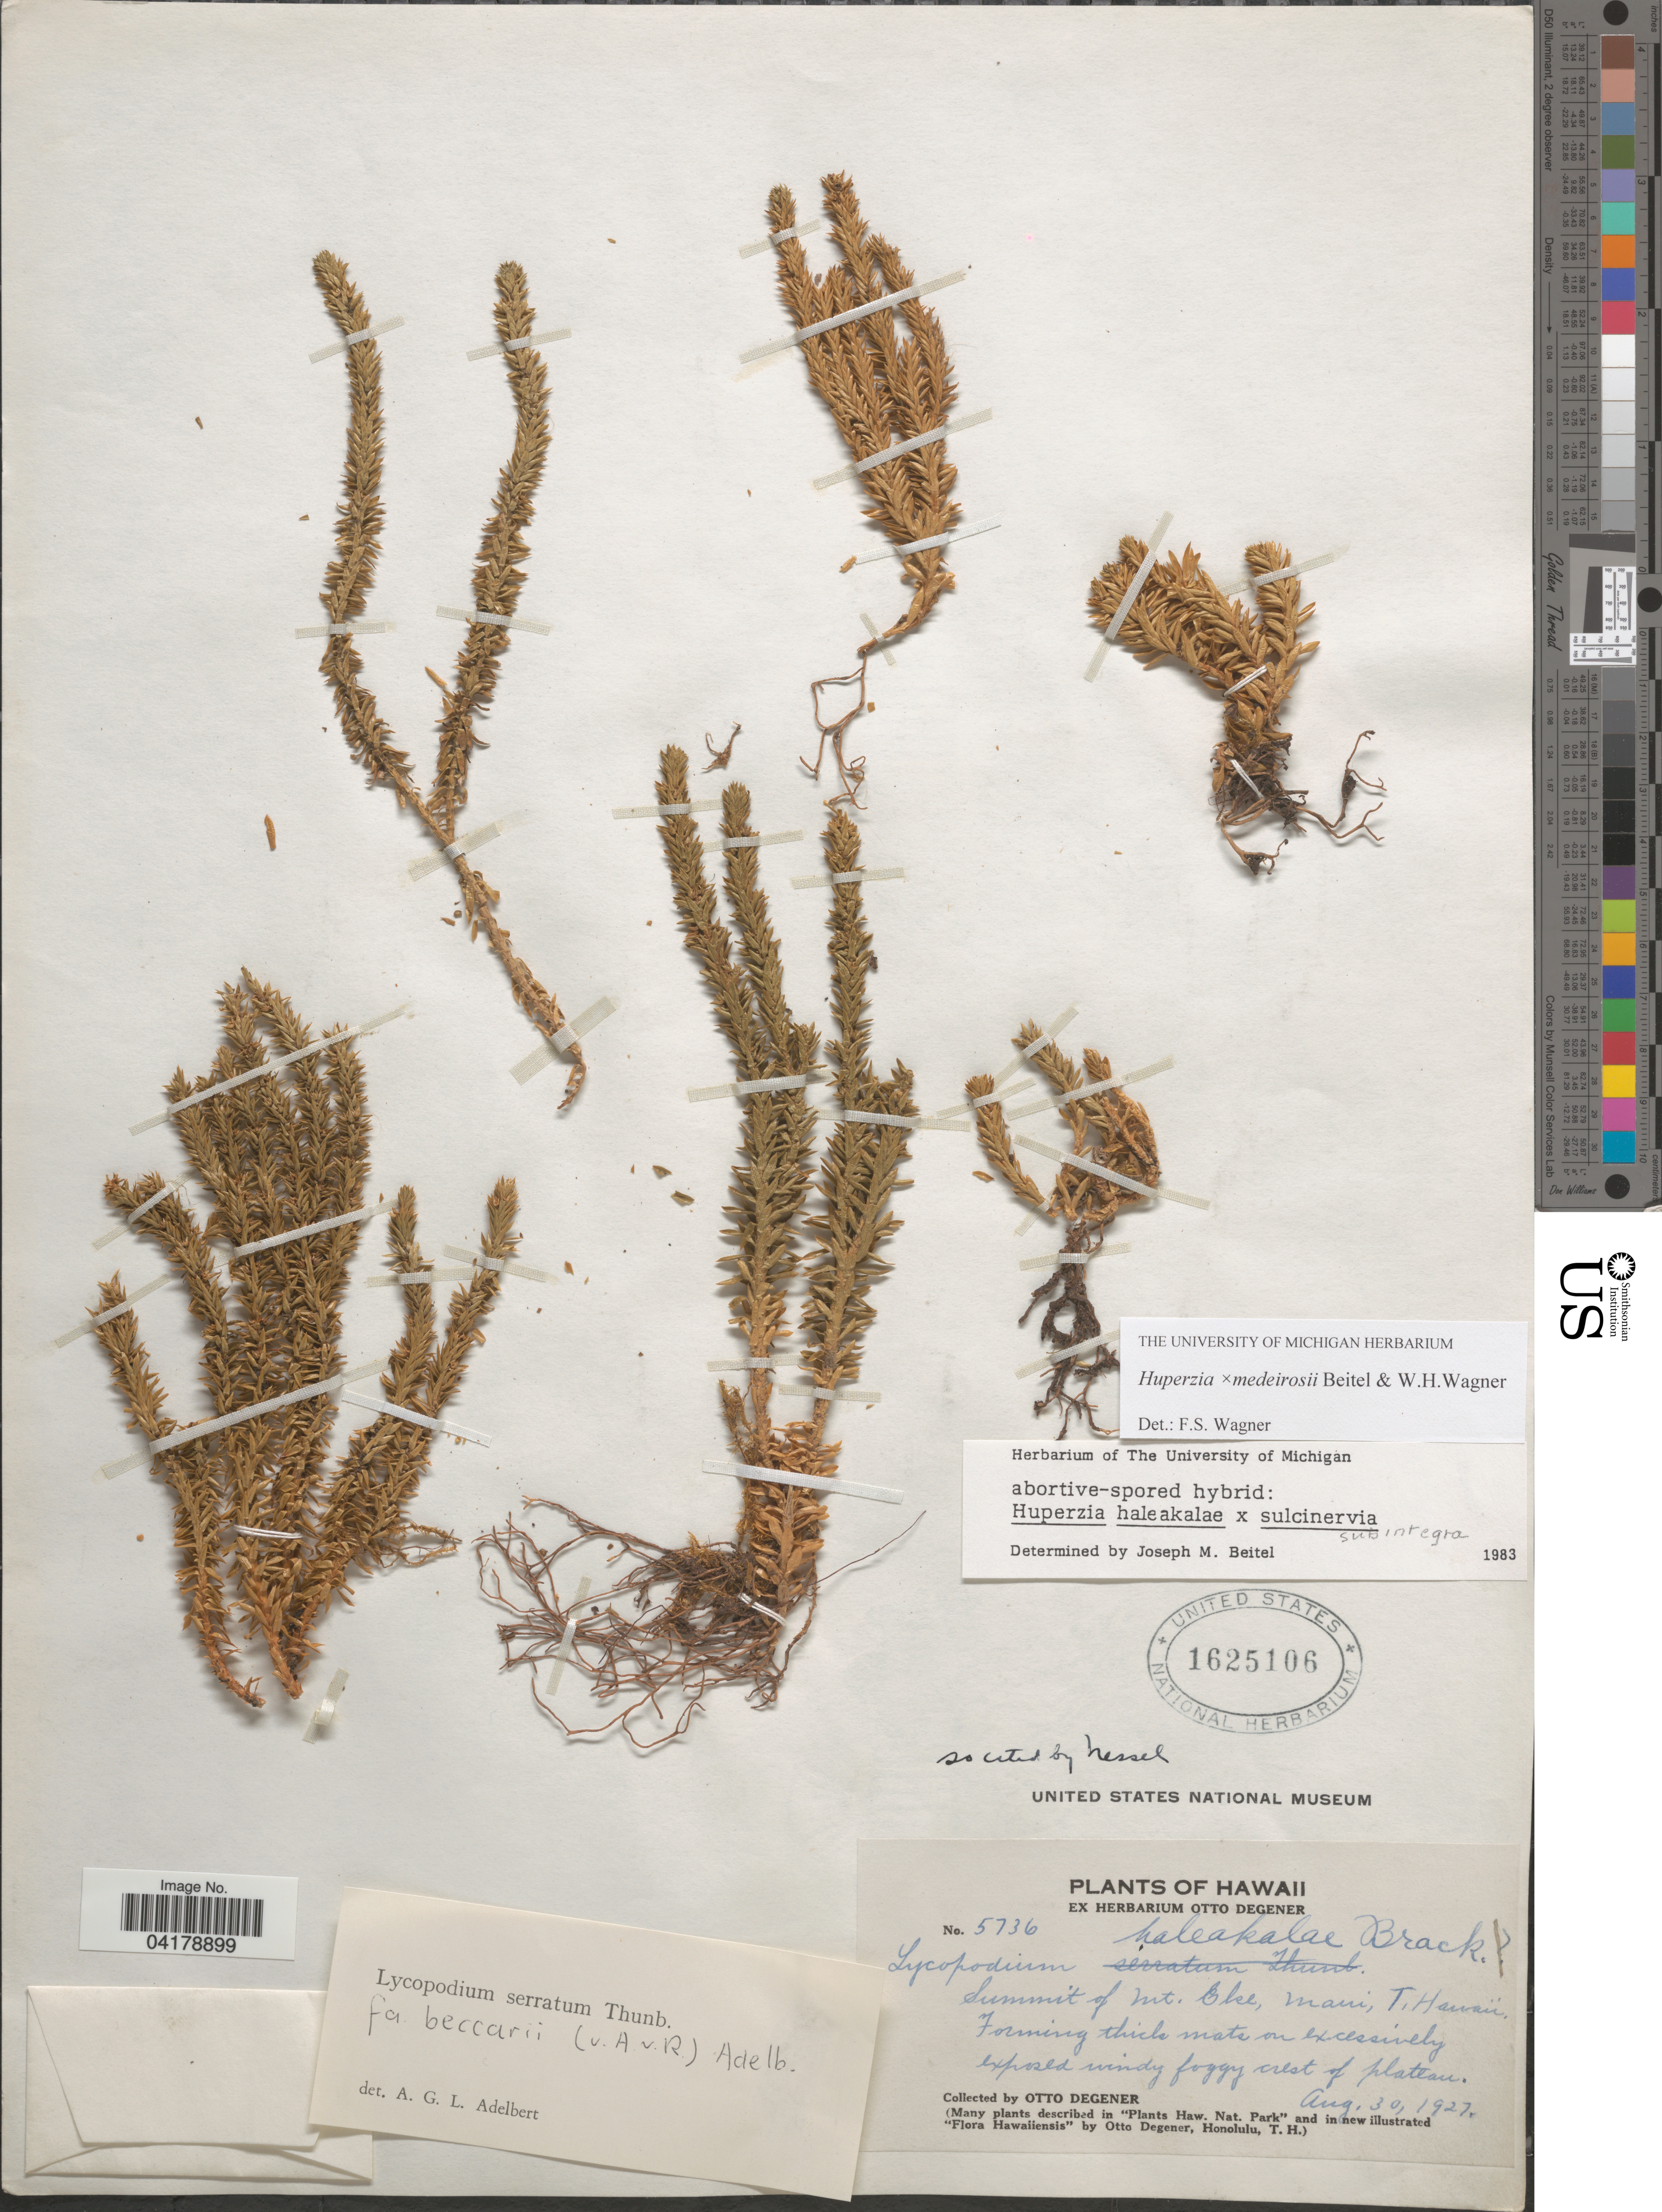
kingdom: Plantae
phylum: Tracheophyta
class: Lycopodiopsida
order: Lycopodiales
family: Lycopodiaceae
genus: Huperzia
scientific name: Huperzia haleakalae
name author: (Brack.) Holub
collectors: O. Degener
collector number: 5736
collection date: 1927-08-30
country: United States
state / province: Hawaii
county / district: Maui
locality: Summit of Mt. Eke, Maui, T. Hawaii.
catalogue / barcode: US 1625106